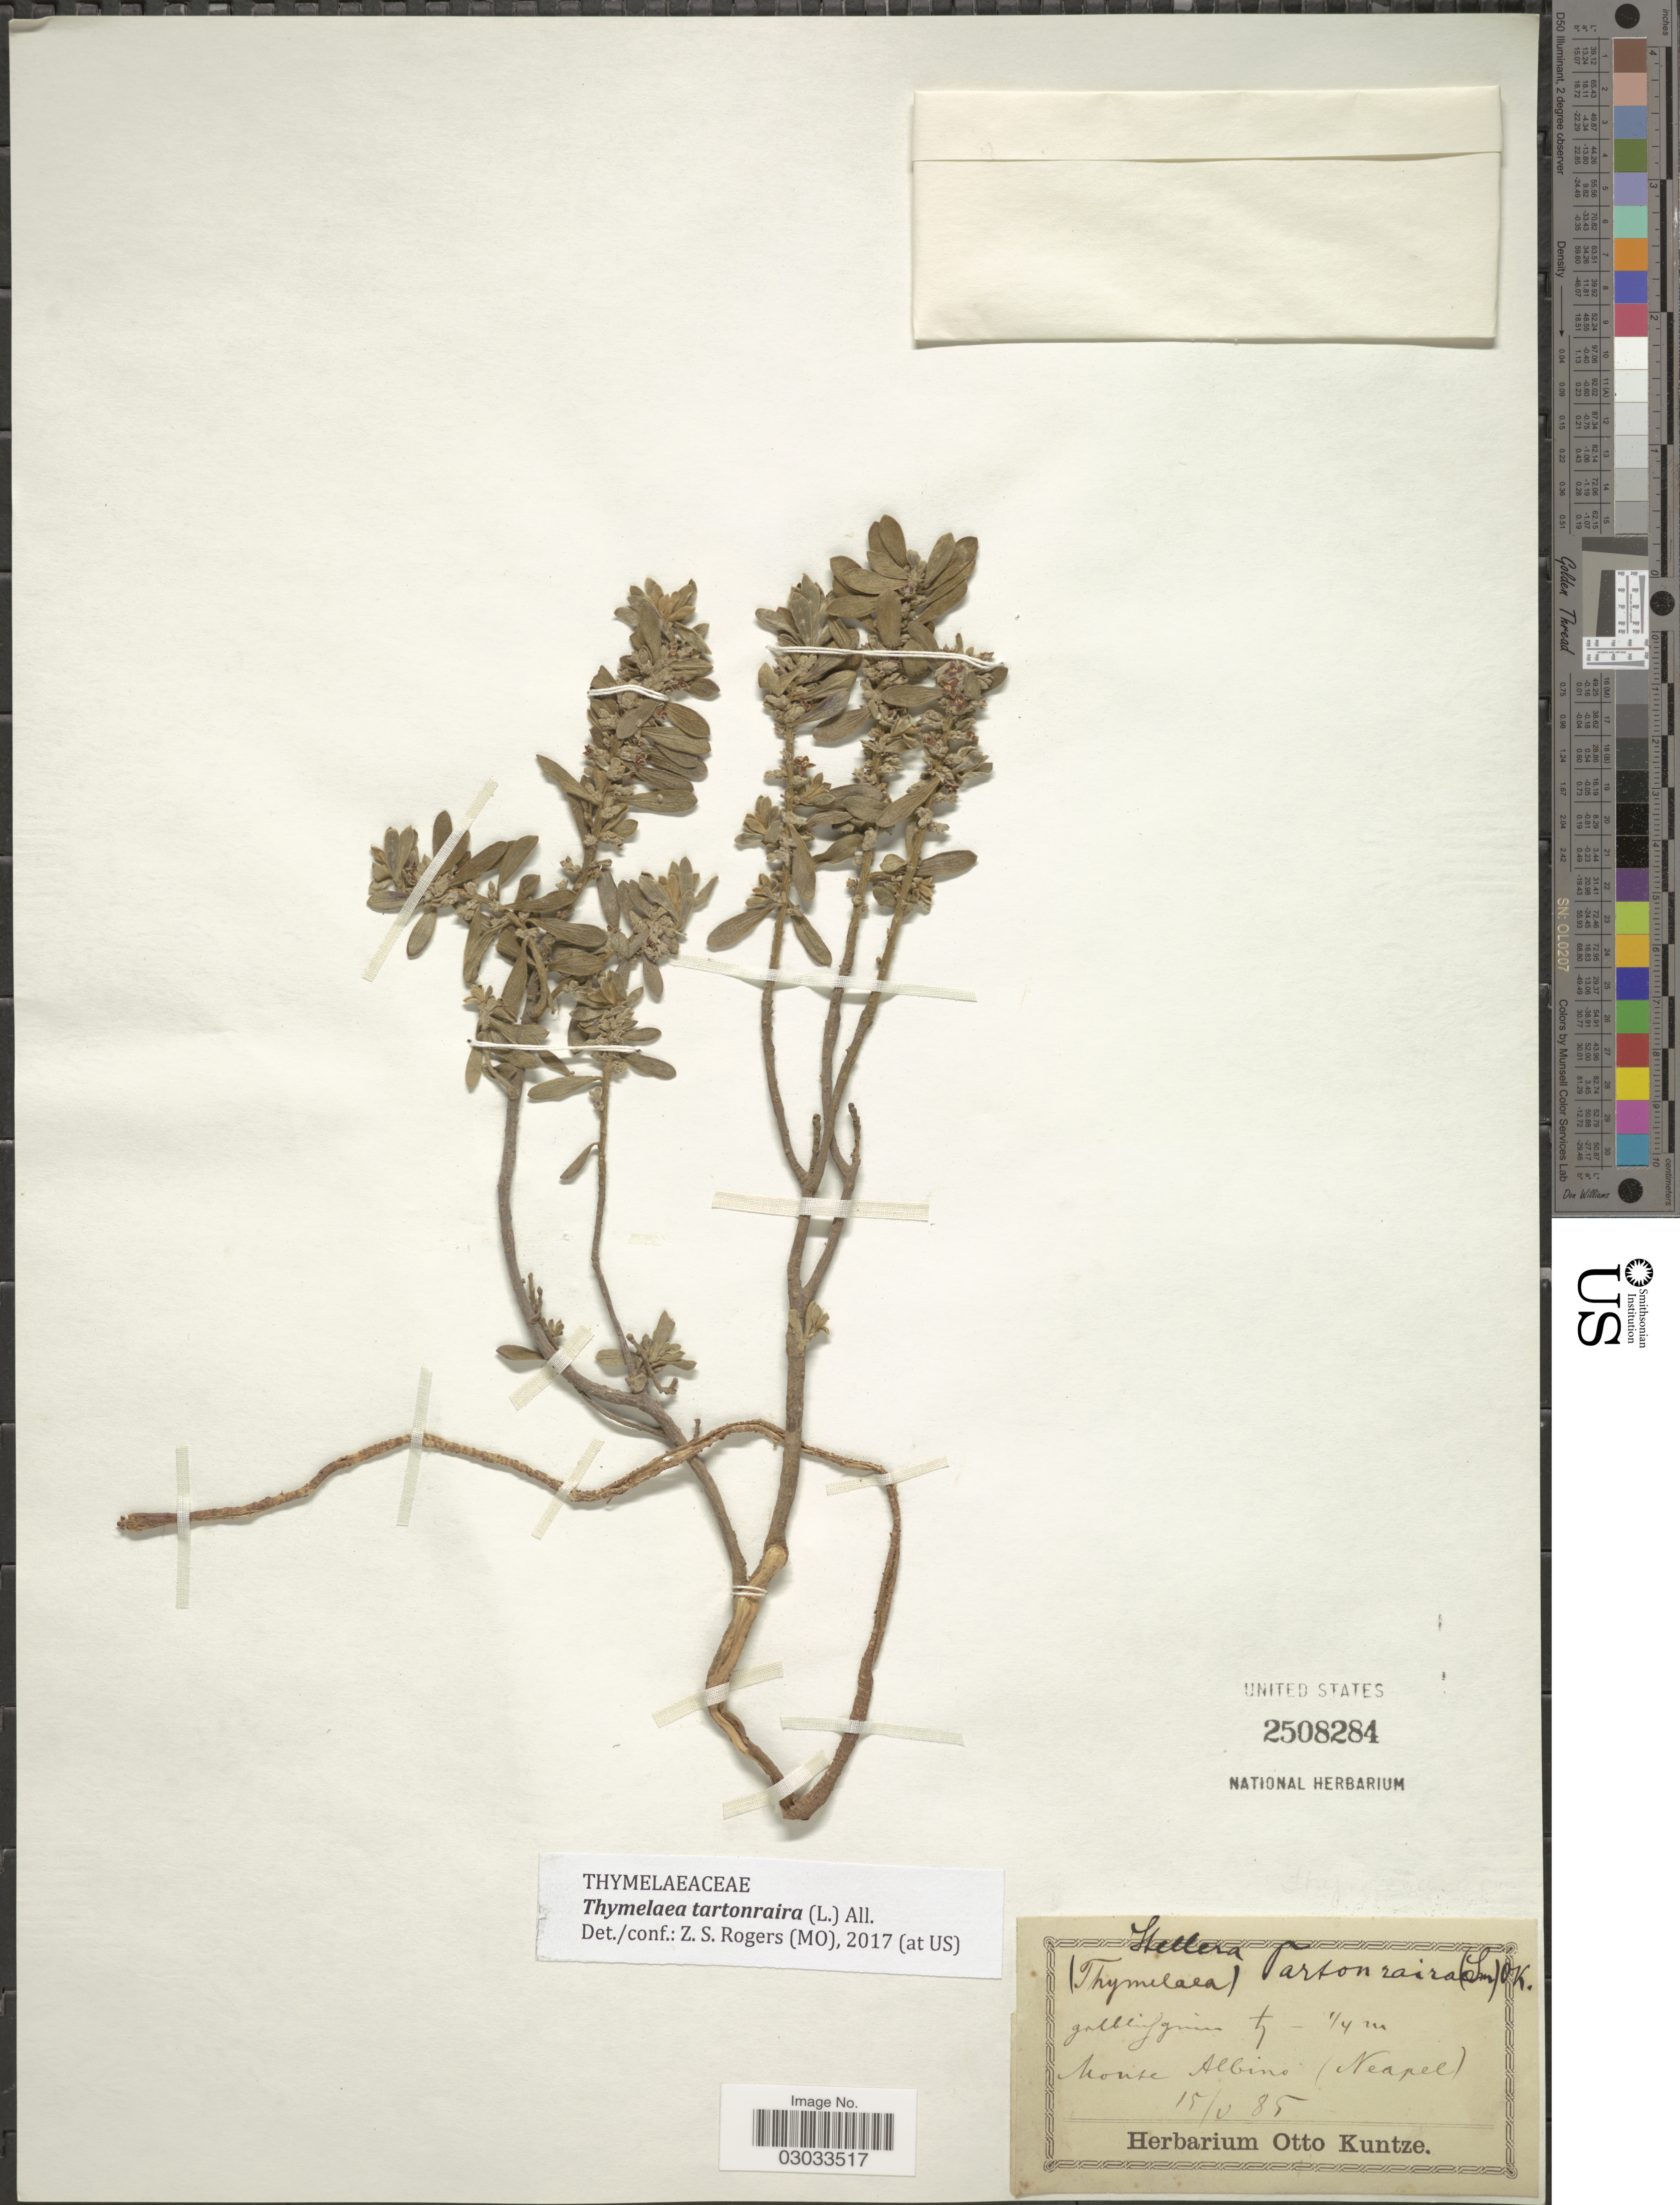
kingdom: Plantae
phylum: Tracheophyta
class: Magnoliopsida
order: Malvales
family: Thymelaeaceae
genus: Thymelaea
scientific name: Thymelaea tartonraira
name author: (L.) All.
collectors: ex herb. Otto Kuntze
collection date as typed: Transcribed d/m/y: 15/5/85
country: Italy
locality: Monte Albino (Neapel).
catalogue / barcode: US 2508284